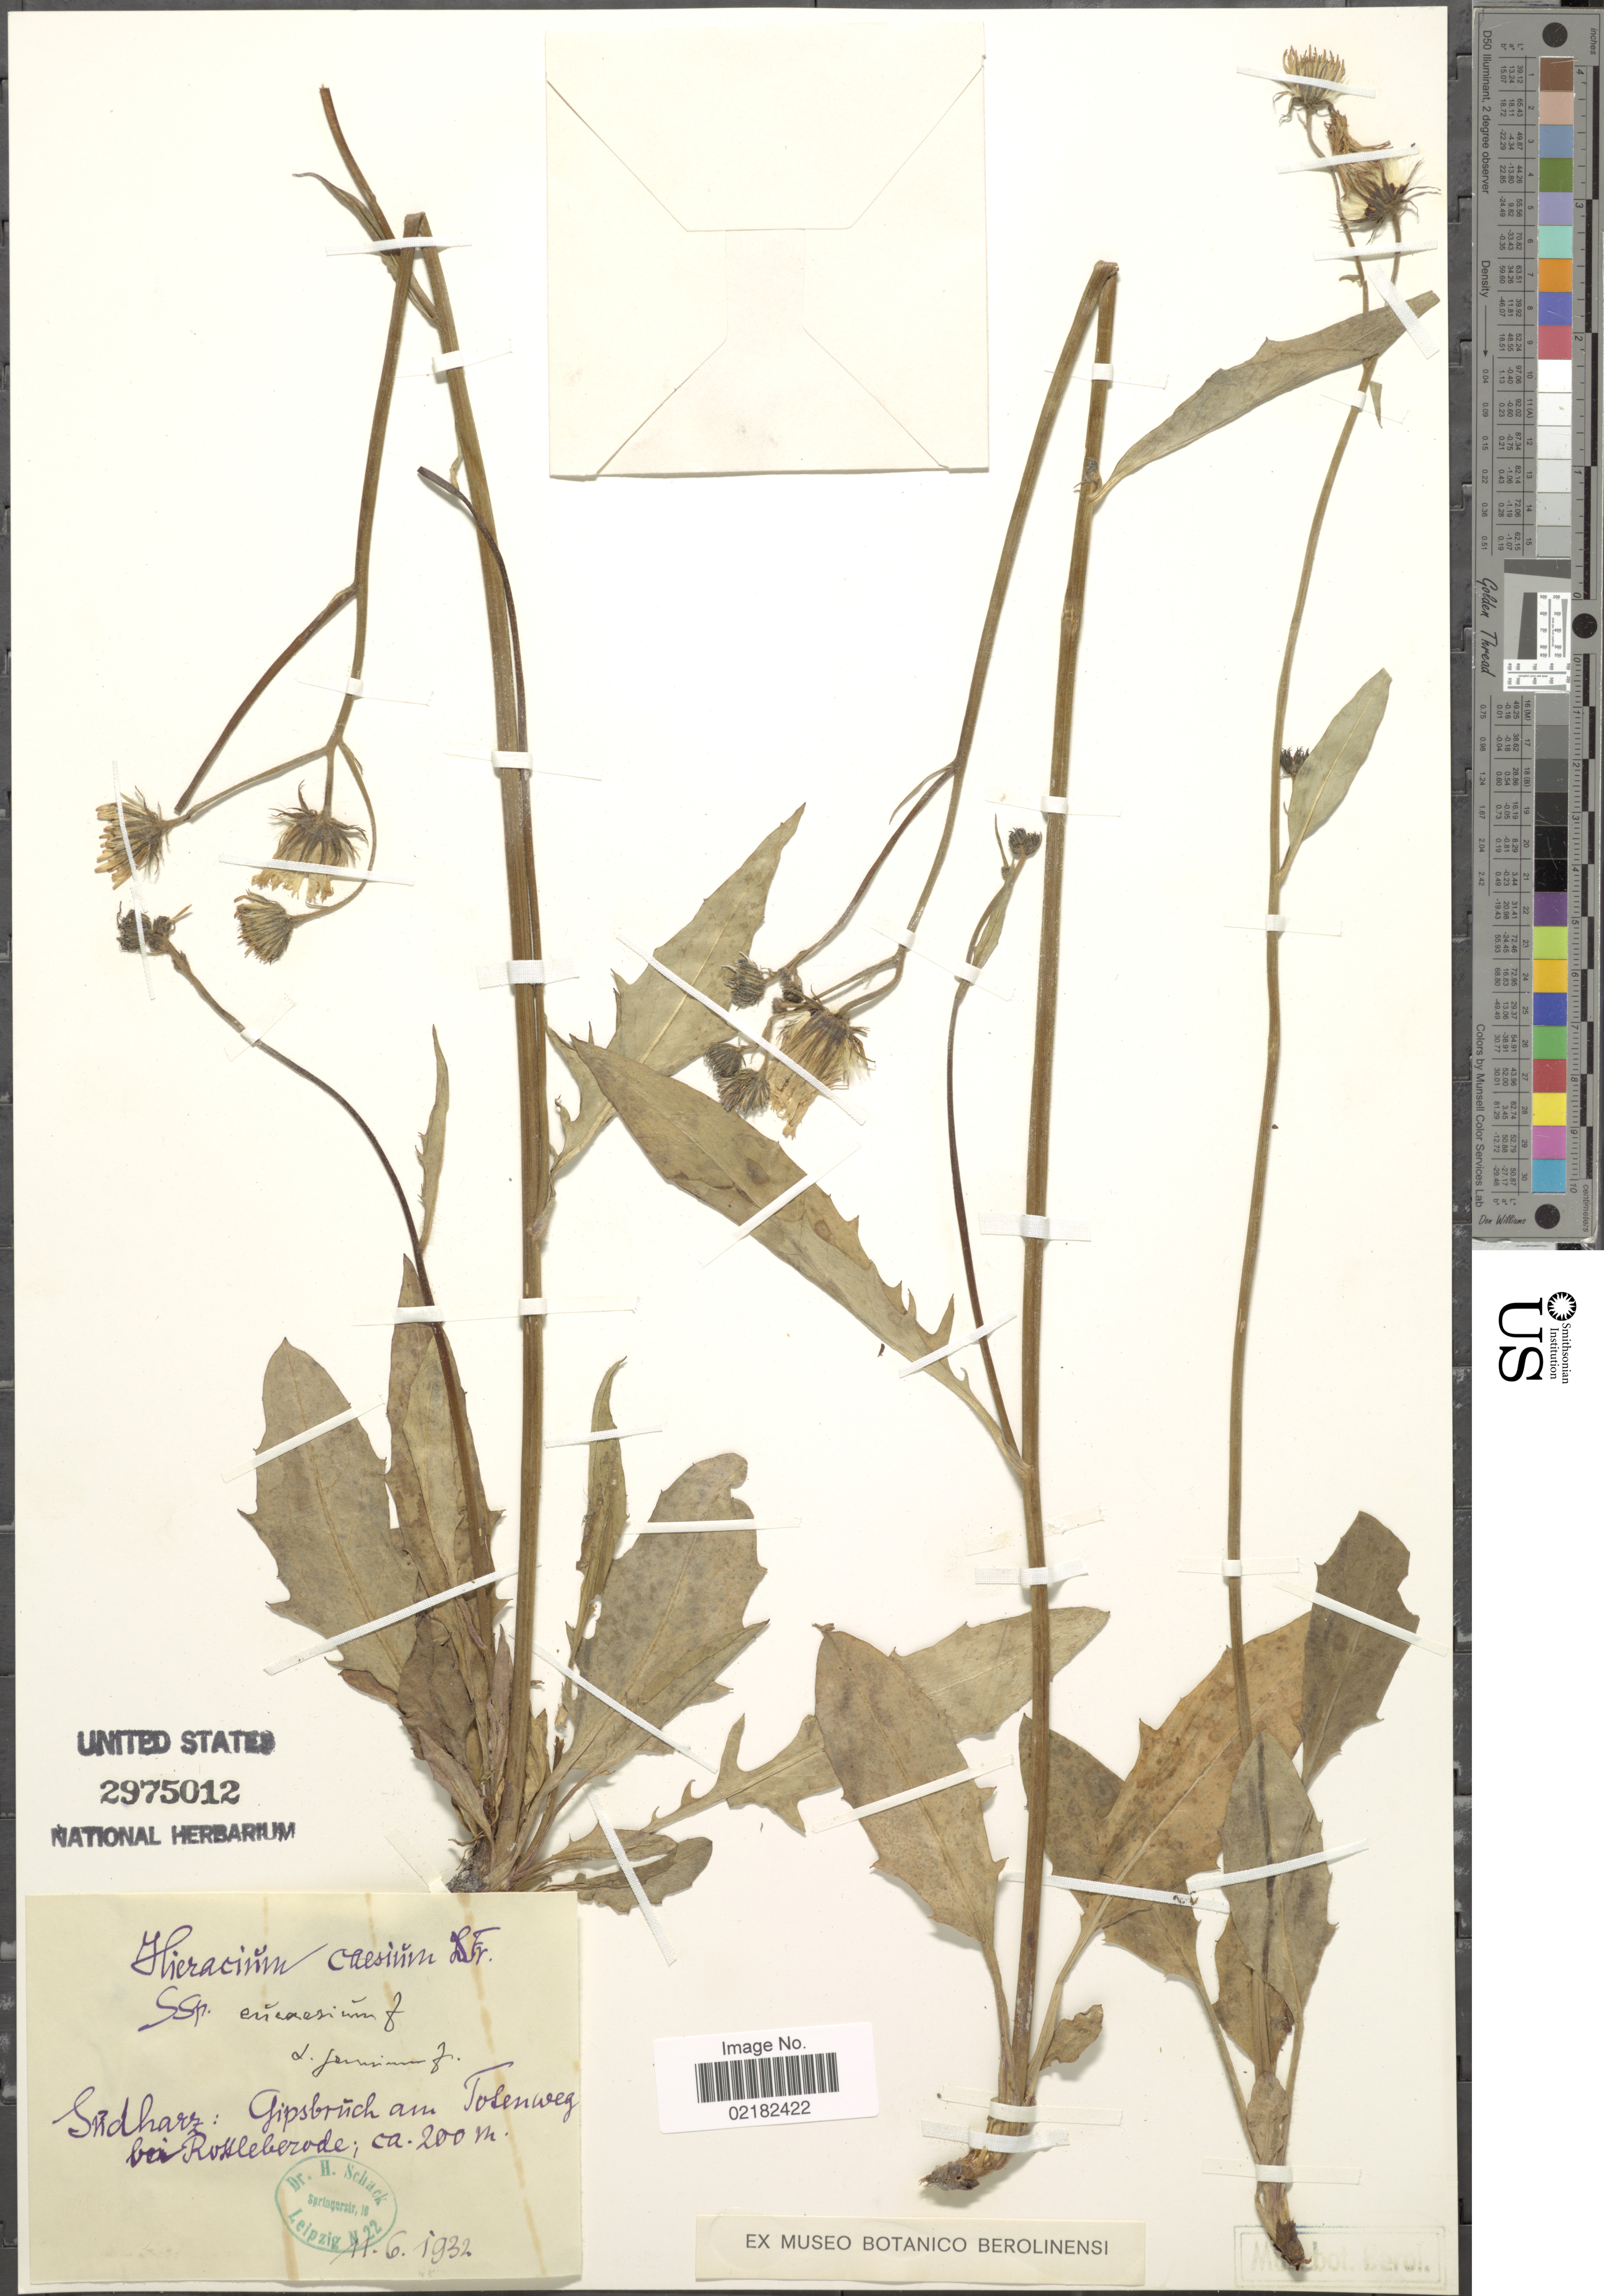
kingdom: Plantae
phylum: Tracheophyta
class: Magnoliopsida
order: Asterales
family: Asteraceae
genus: Hieracium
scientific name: Hieracium caesium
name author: (Fr.) Fr.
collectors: H. Schack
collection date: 1932-06-11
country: Germany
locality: Sndharz: Gipsbruch am Tosenweg bei Rottleberode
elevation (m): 200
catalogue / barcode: US 2975012